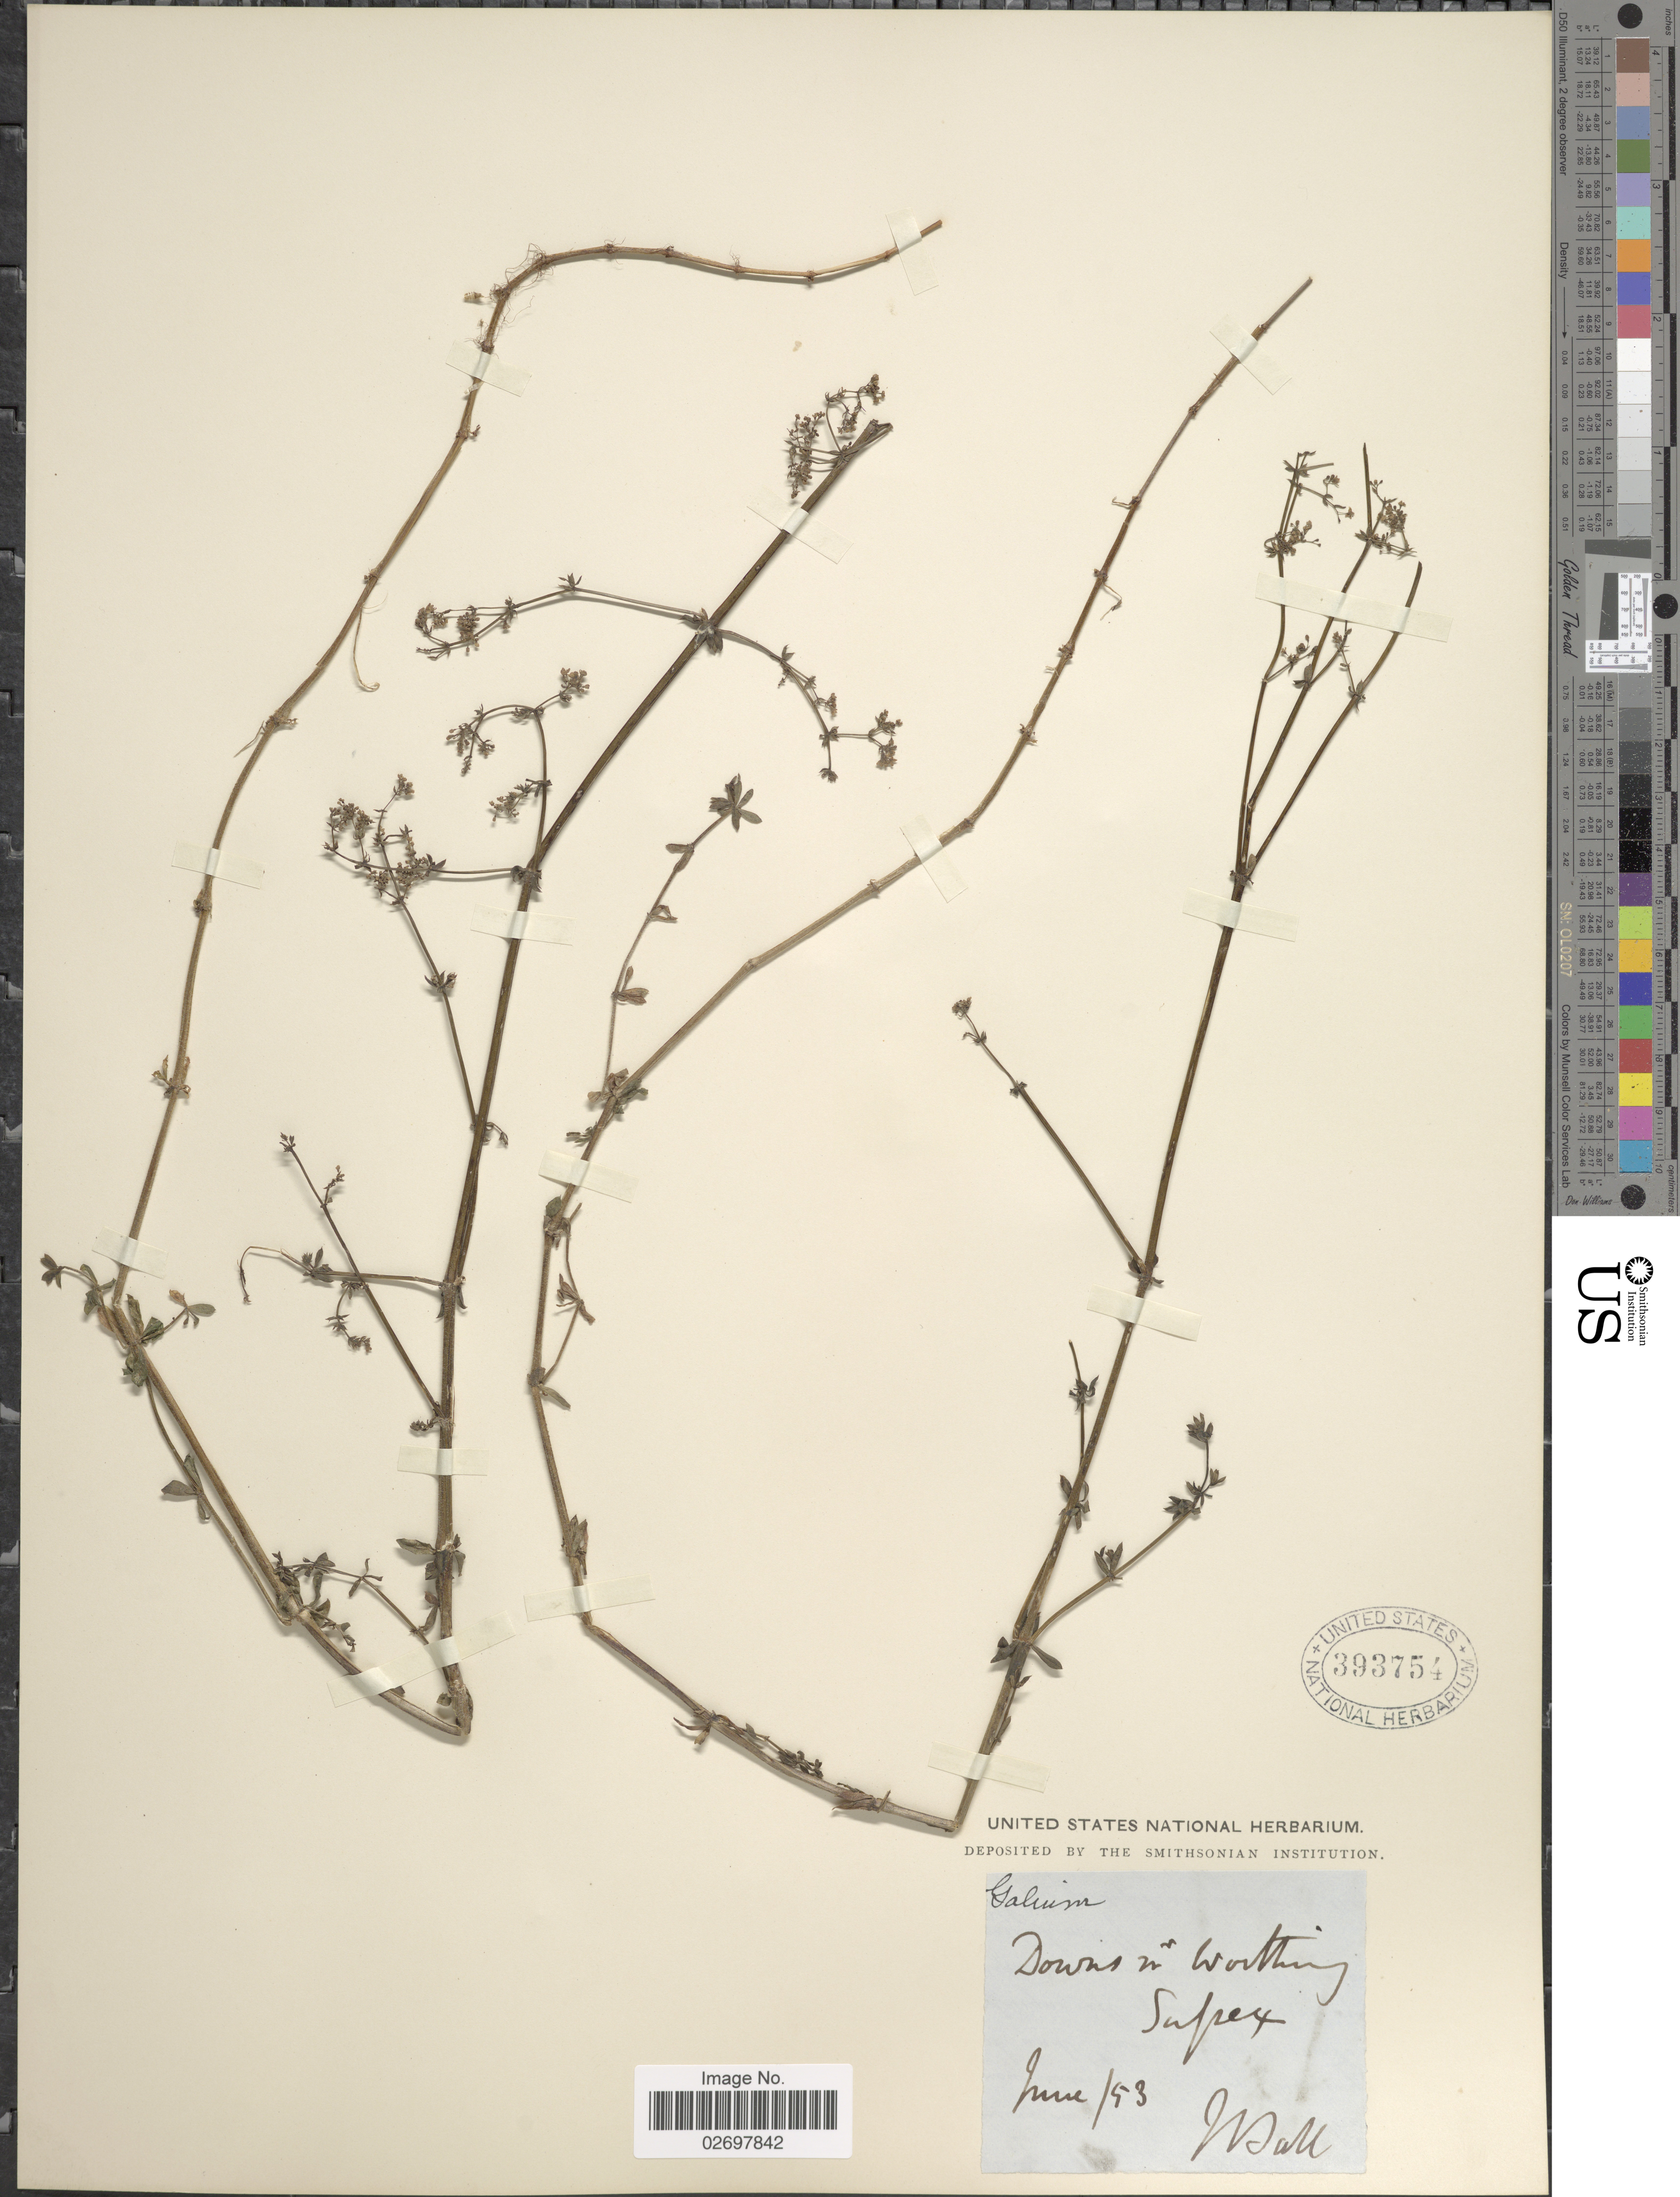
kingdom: Plantae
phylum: Tracheophyta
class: Magnoliopsida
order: Gentianales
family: Rubiaceae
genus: Galium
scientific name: Galium sp.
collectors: J. Ball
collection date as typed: Transcribed d/m/y: /6/53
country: United Kingdom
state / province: England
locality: Downs w Worthing Sussex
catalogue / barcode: US 393754